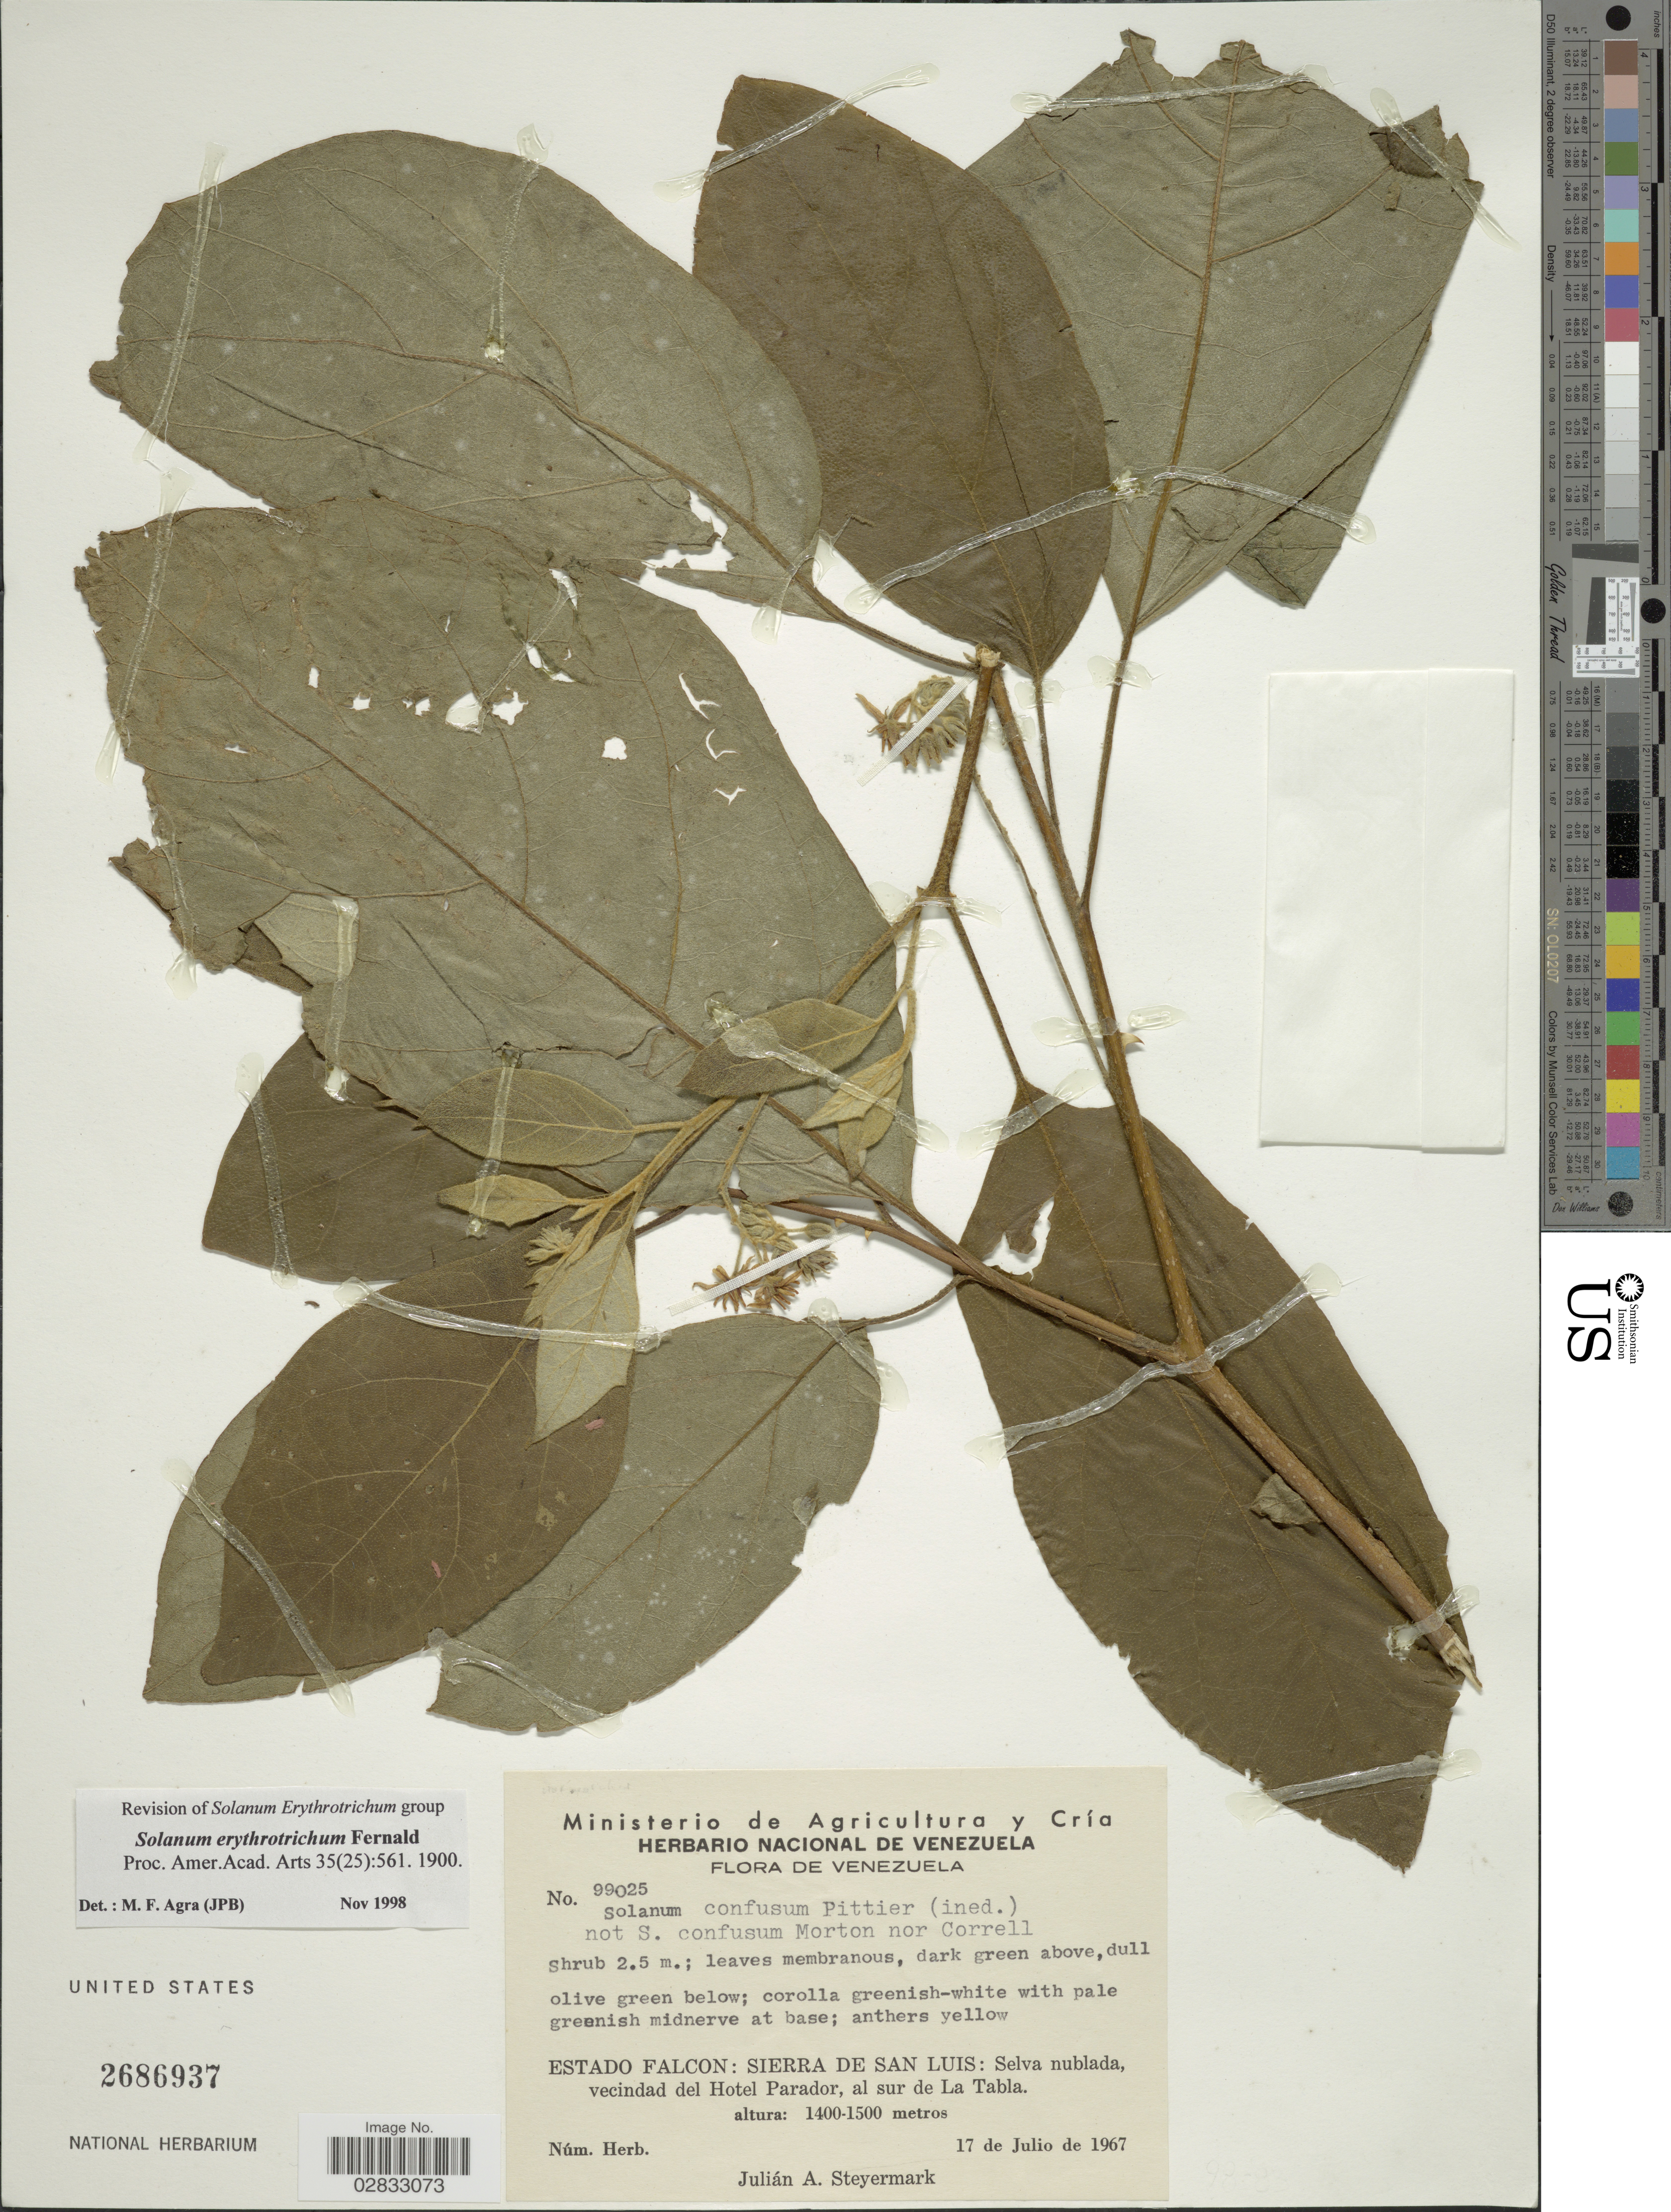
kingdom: Plantae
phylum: Tracheophyta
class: Magnoliopsida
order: Solanales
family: Solanaceae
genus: Solanum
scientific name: Solanum erythrotrichum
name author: Fernald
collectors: J. Steyermark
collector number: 99025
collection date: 1967-07-17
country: Venezuela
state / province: Falcón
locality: Sierra de San Luis: Selva nublada, vecindad del Hotel Parador, al sur de La Tabla.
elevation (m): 1400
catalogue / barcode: US 2686937